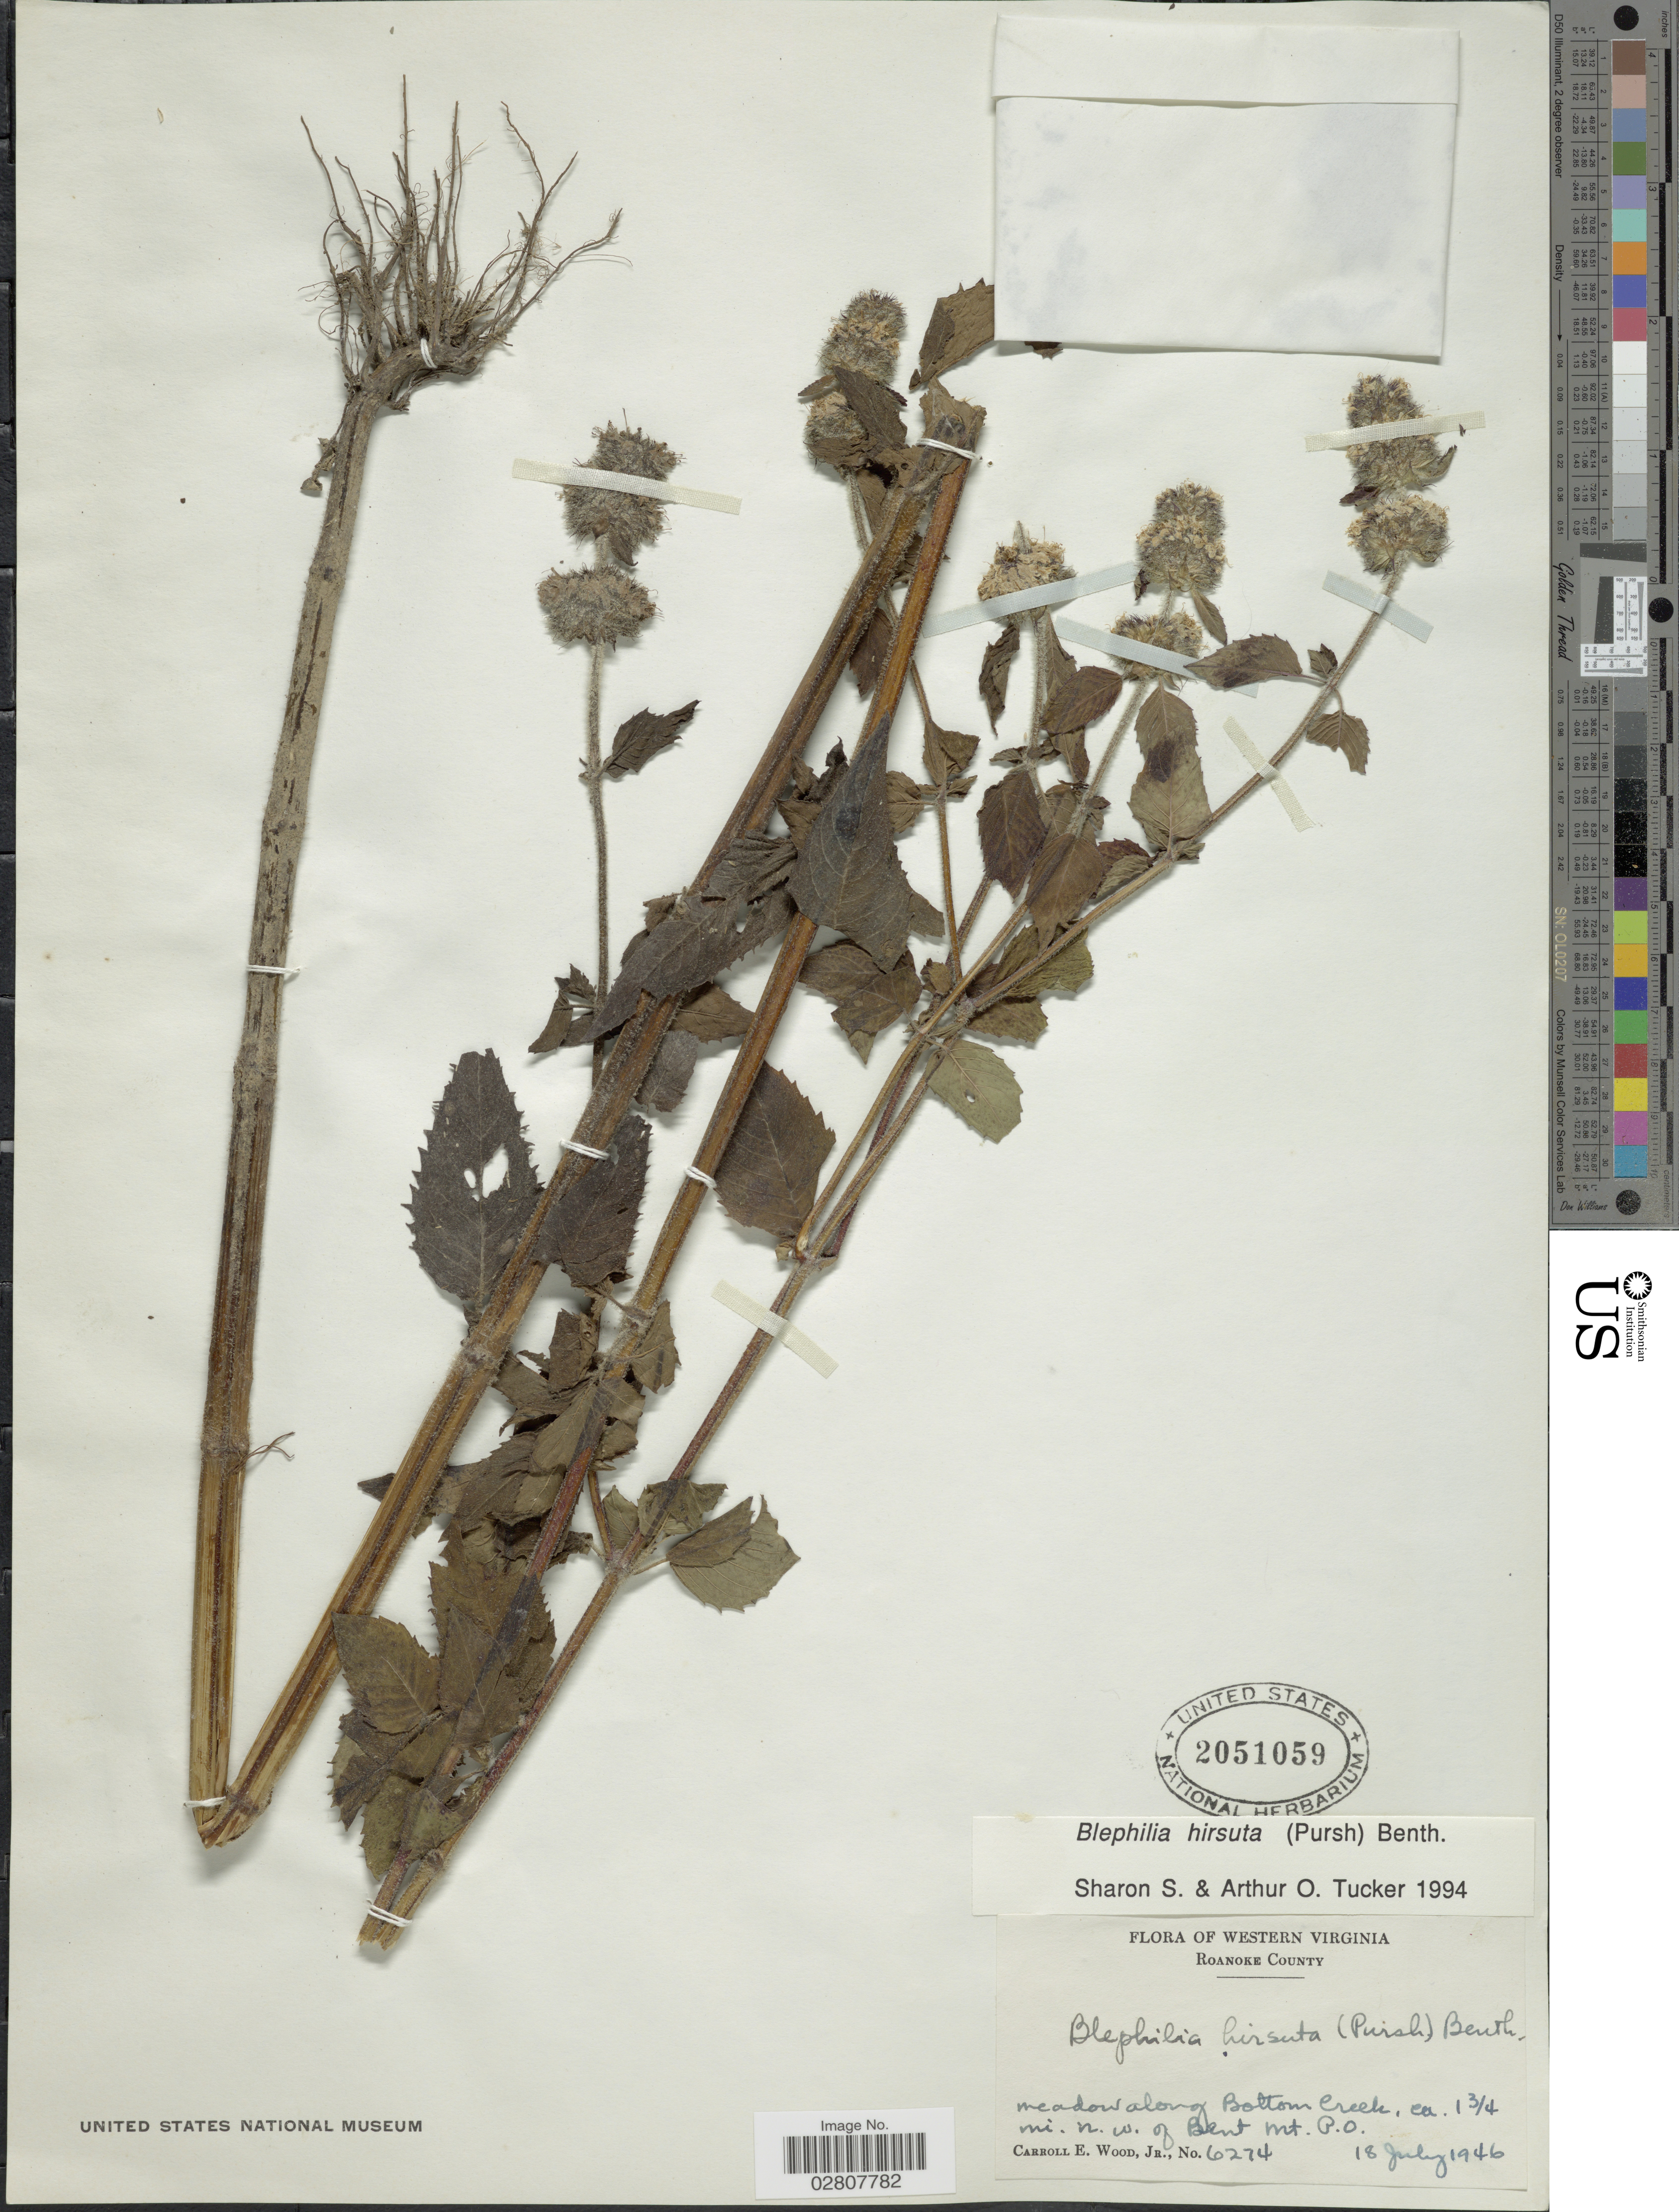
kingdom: Plantae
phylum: Tracheophyta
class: Magnoliopsida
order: Lamiales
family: Lamiaceae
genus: Blephilia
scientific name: Blephilia hirsuta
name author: (Pursh) Benth.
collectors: C. Wood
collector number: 6274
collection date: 1946-07-18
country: United States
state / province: Virginia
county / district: Roanoke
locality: Western Virginia. Roanoke County. Meadow along Bottom Creek, ca. 1 ¾ mi. n. w. of Bent Mt. P. O.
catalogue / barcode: US 2051059